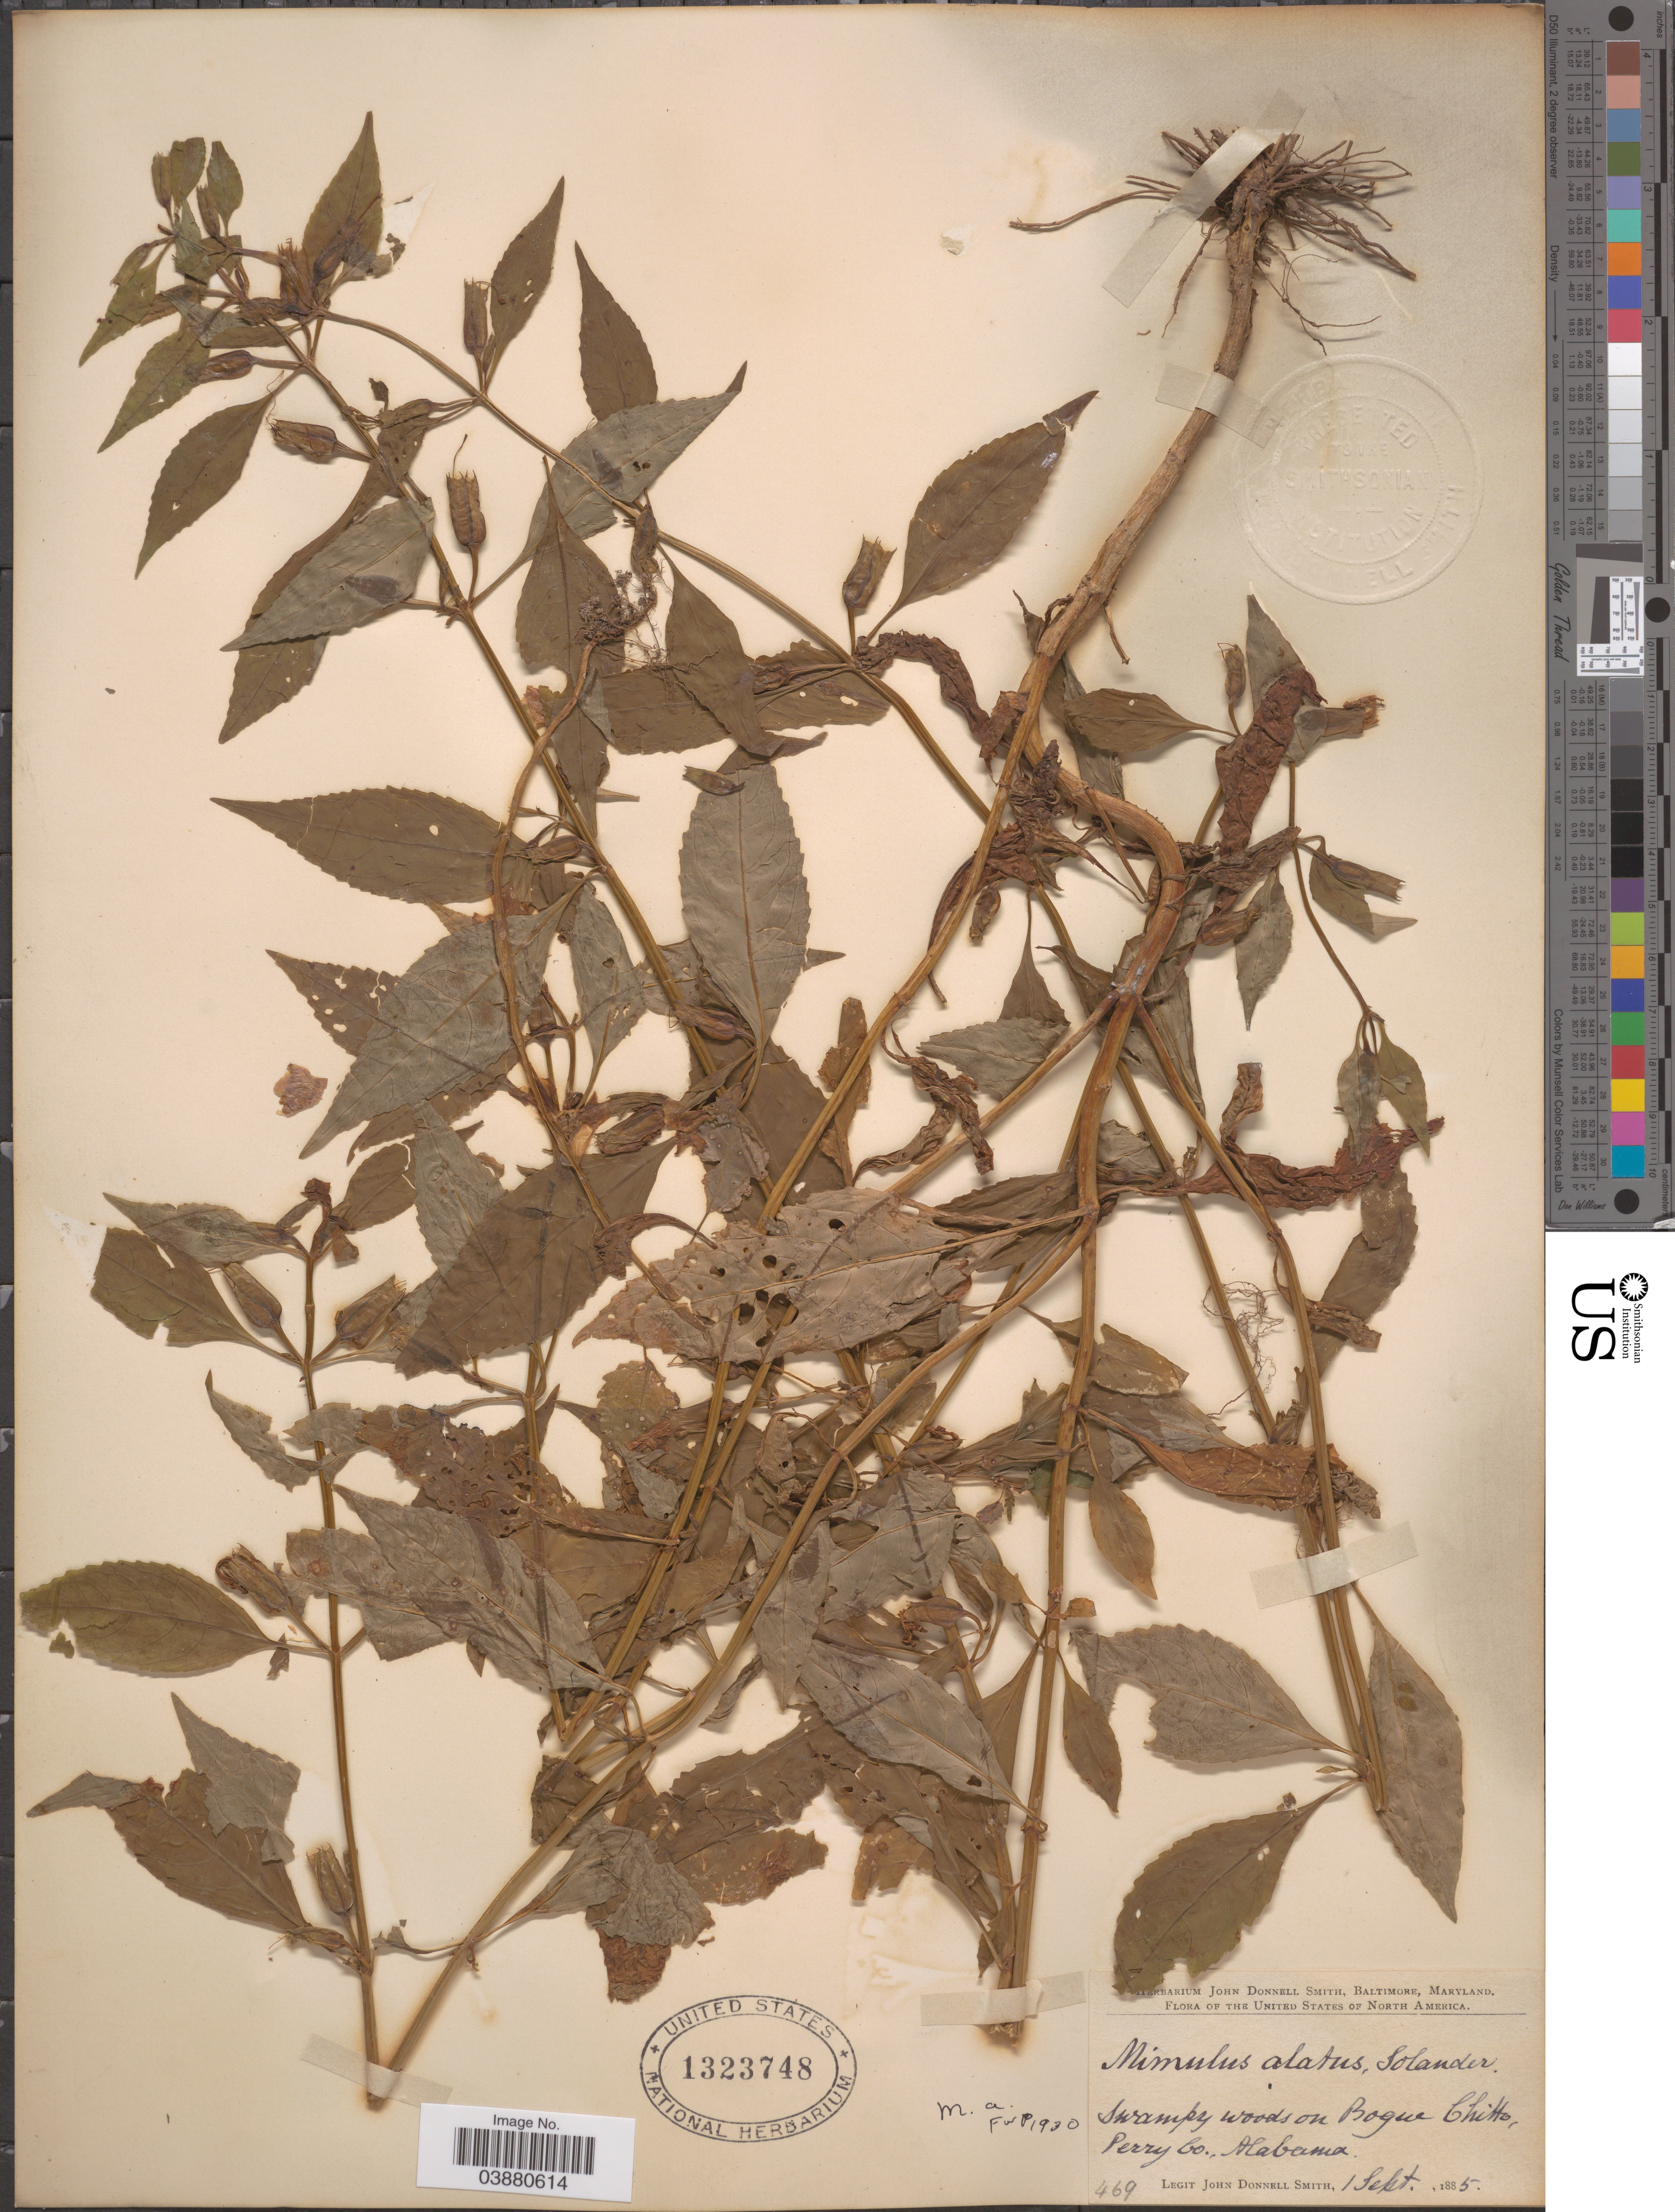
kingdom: Plantae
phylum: Tracheophyta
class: Magnoliopsida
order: Lamiales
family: Phrymaceae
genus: Mimulus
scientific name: Mimulus alatus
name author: Aiton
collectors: J. Donnell Smith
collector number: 469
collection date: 1885-09-01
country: United States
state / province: Alabama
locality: On Bogue Chitto, Perry Co.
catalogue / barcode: US 1323748